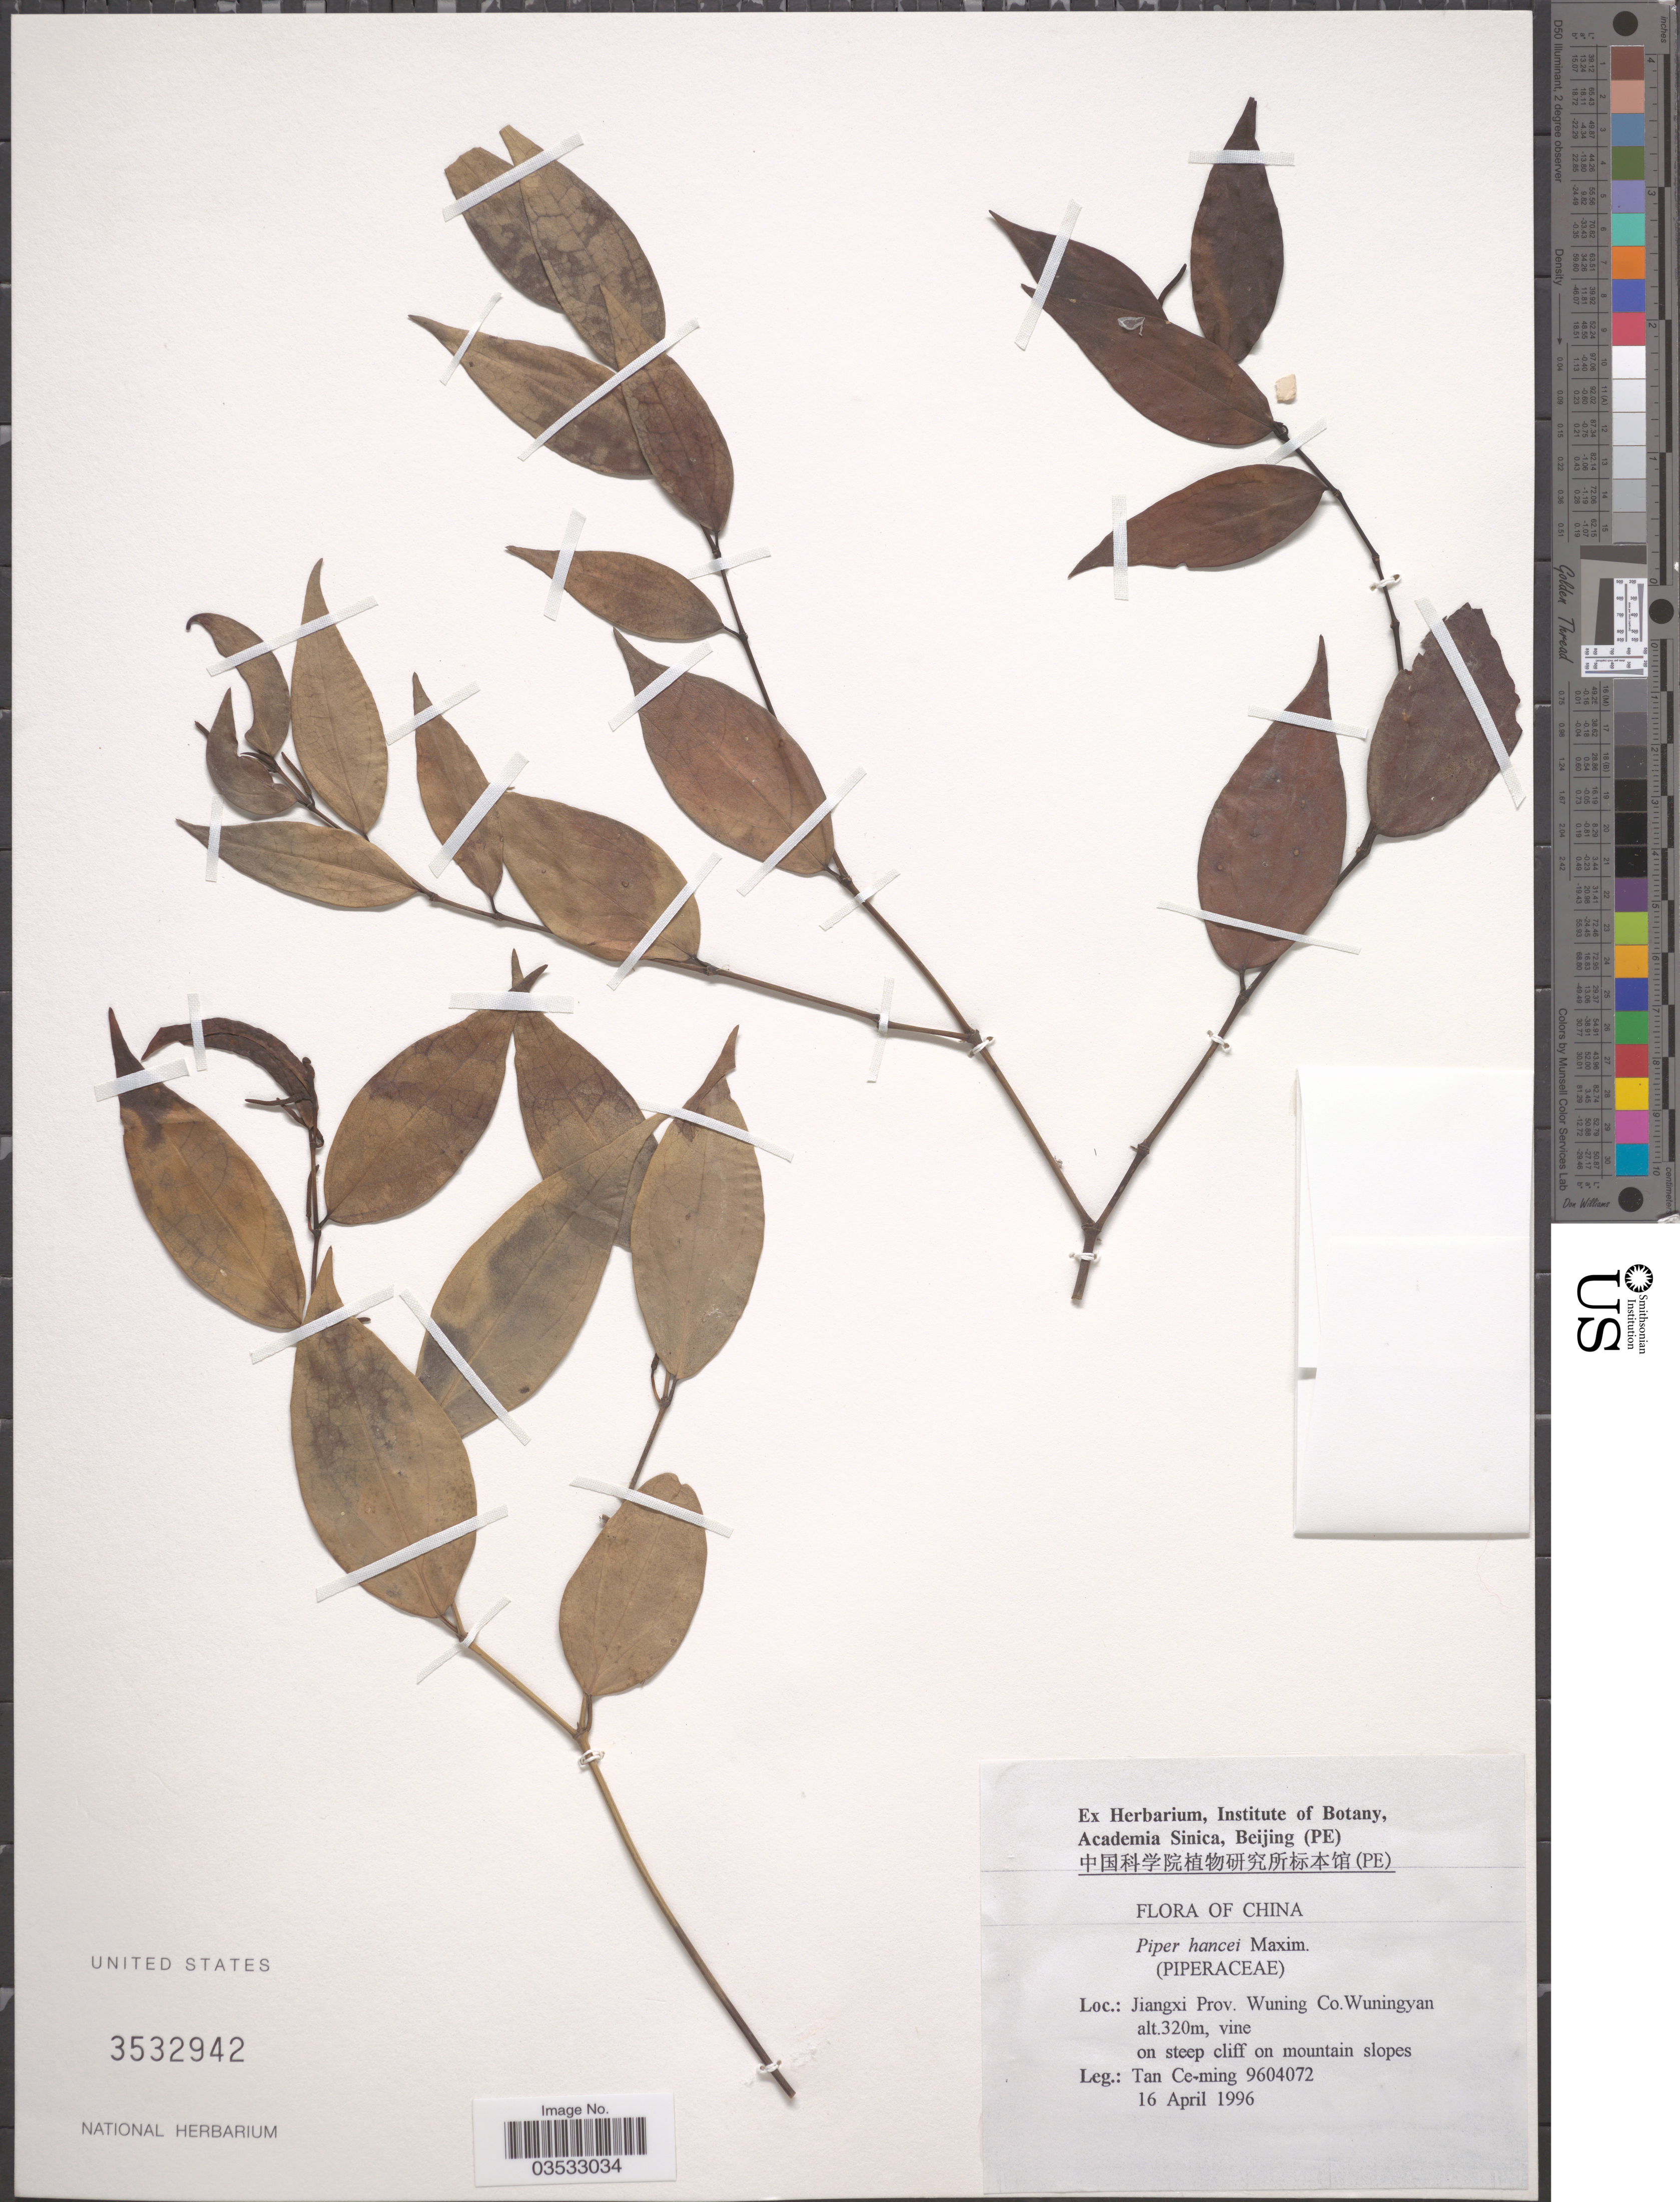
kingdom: Plantae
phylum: Tracheophyta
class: Magnoliopsida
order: Piperales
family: Piperaceae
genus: Piper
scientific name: Piper hancei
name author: Maxim.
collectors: T. Ce-ming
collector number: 9604072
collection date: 1996-04-16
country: China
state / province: Jiangxi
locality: Wuning Co. Wuningyan.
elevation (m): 320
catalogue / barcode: US 3532942